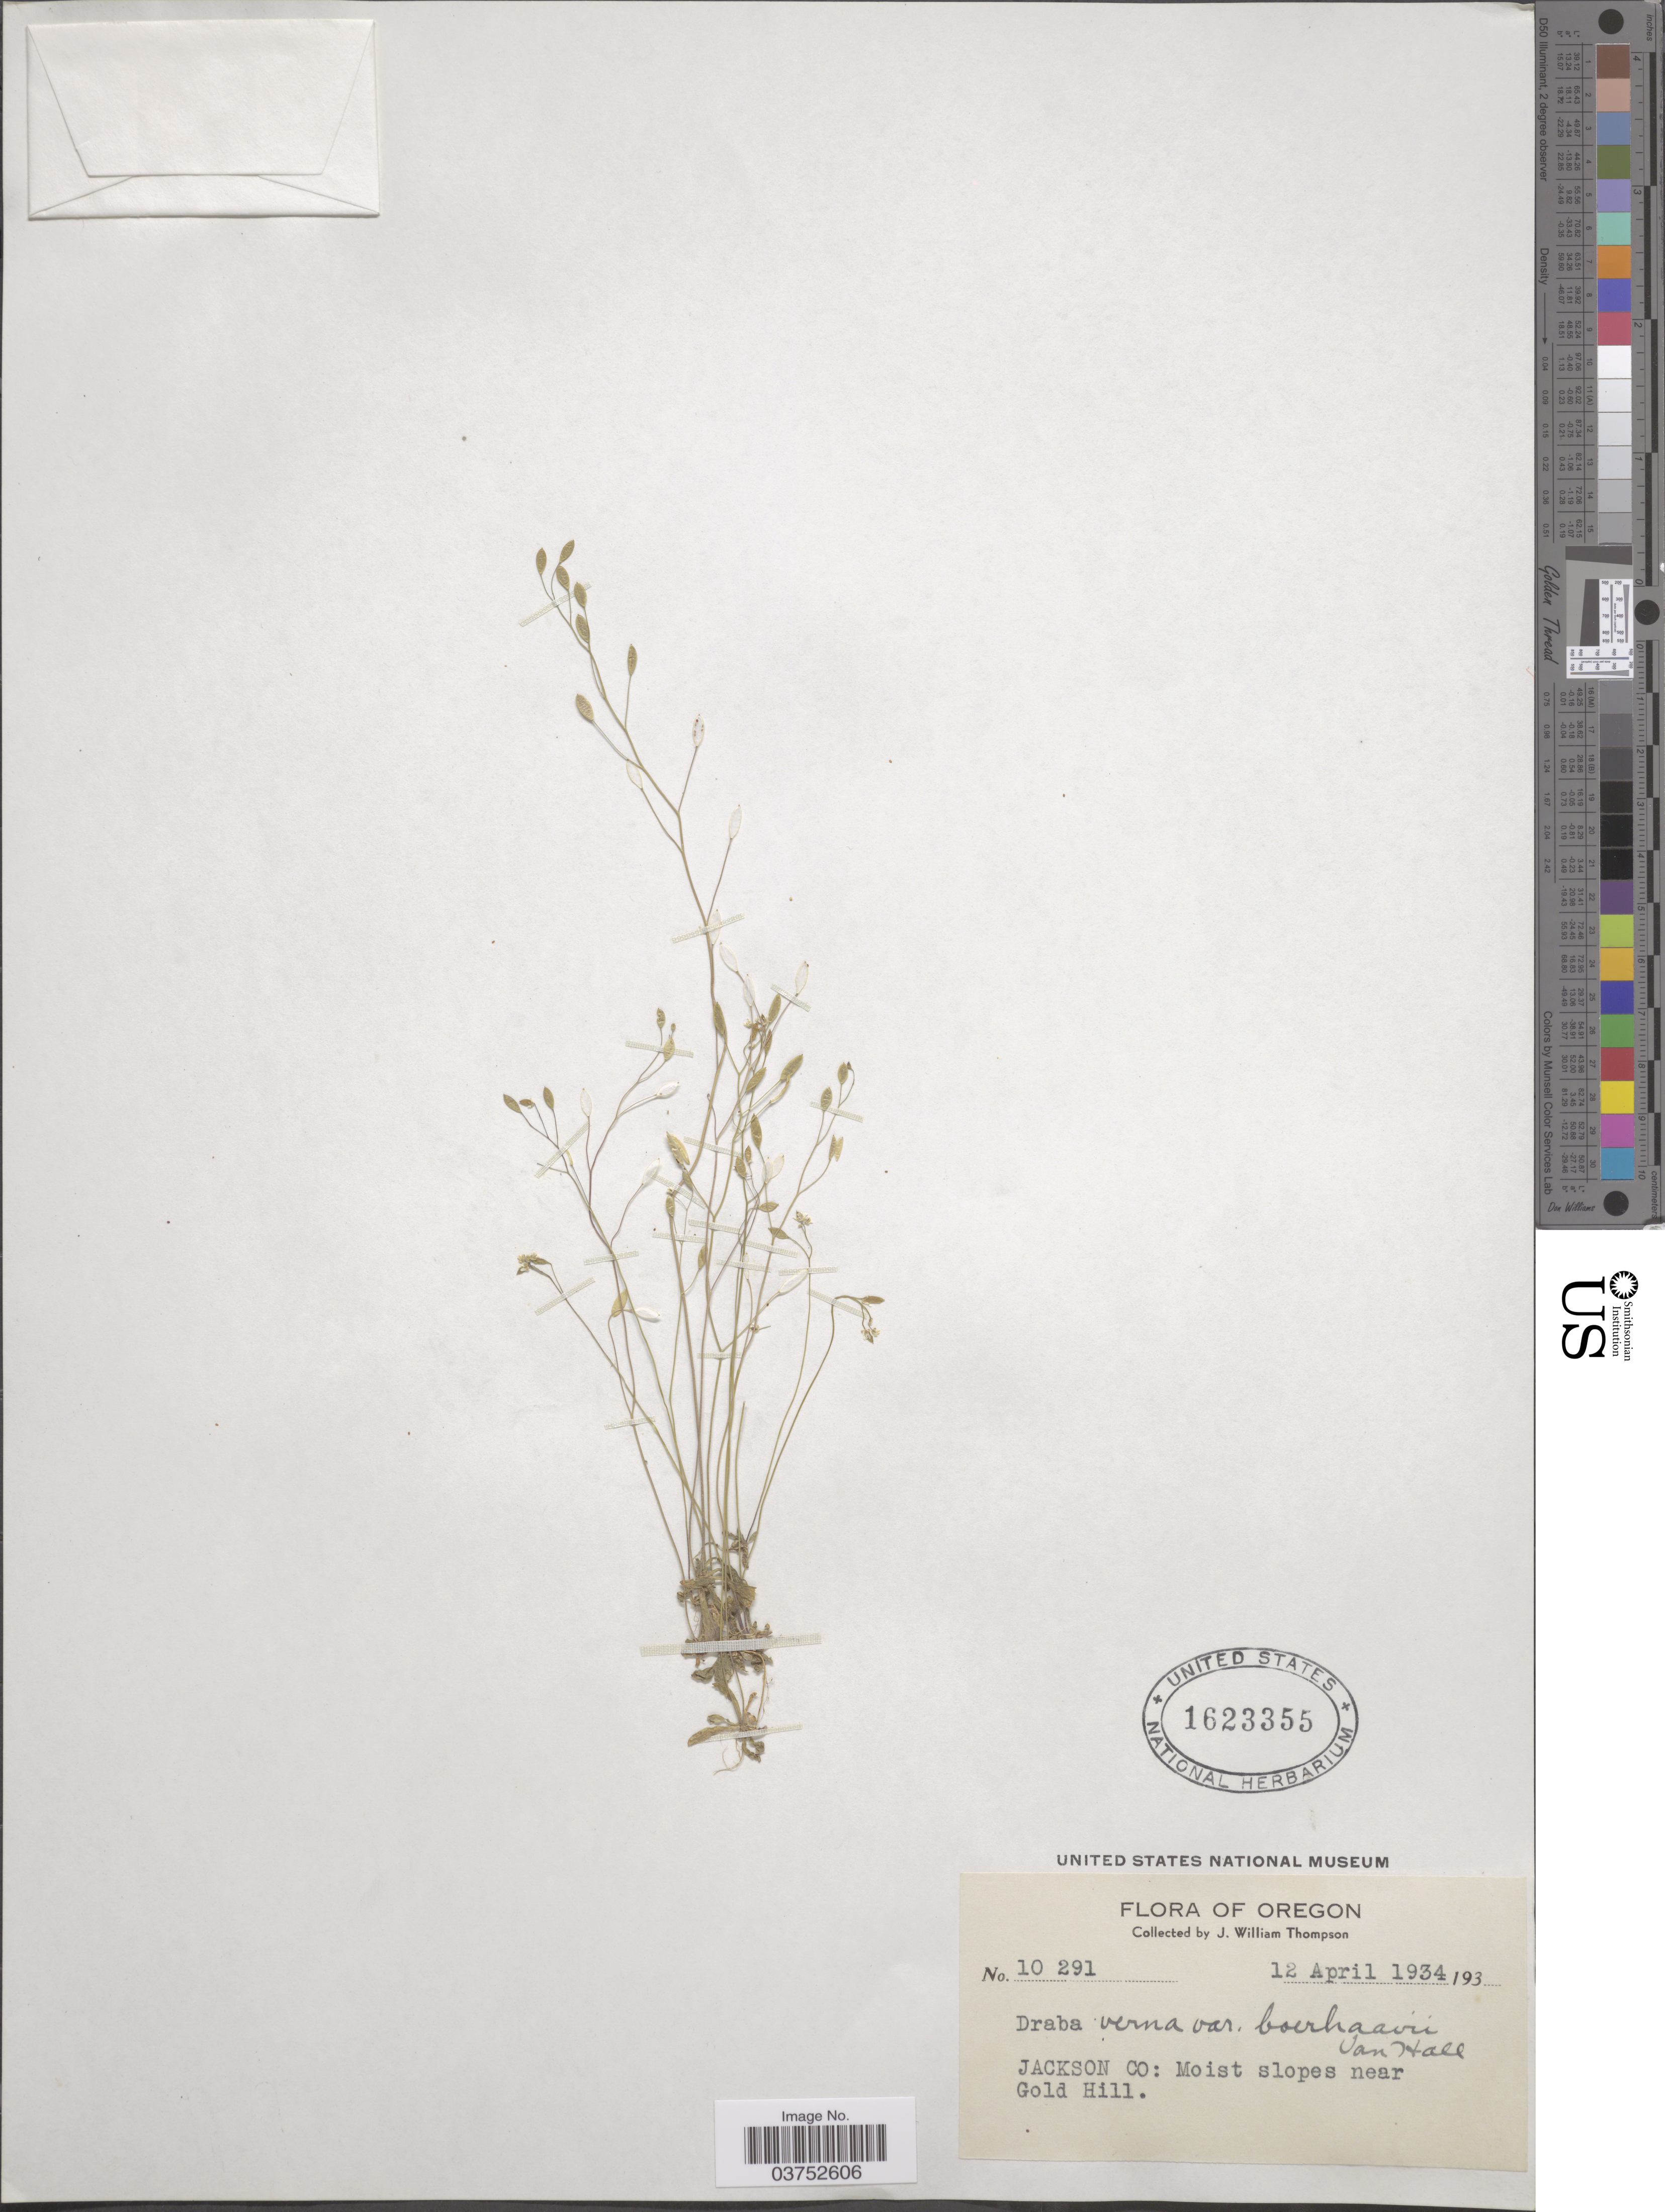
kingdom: Plantae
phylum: Tracheophyta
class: Magnoliopsida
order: Brassicales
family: Brassicaceae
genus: Draba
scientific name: Draba verna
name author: L.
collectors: J. W. Thompson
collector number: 10291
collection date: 1934-04-12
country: United States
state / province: Oregon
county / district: Jackson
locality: Jackson Co: Moist slopes near Gold Hill.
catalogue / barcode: US 1623355